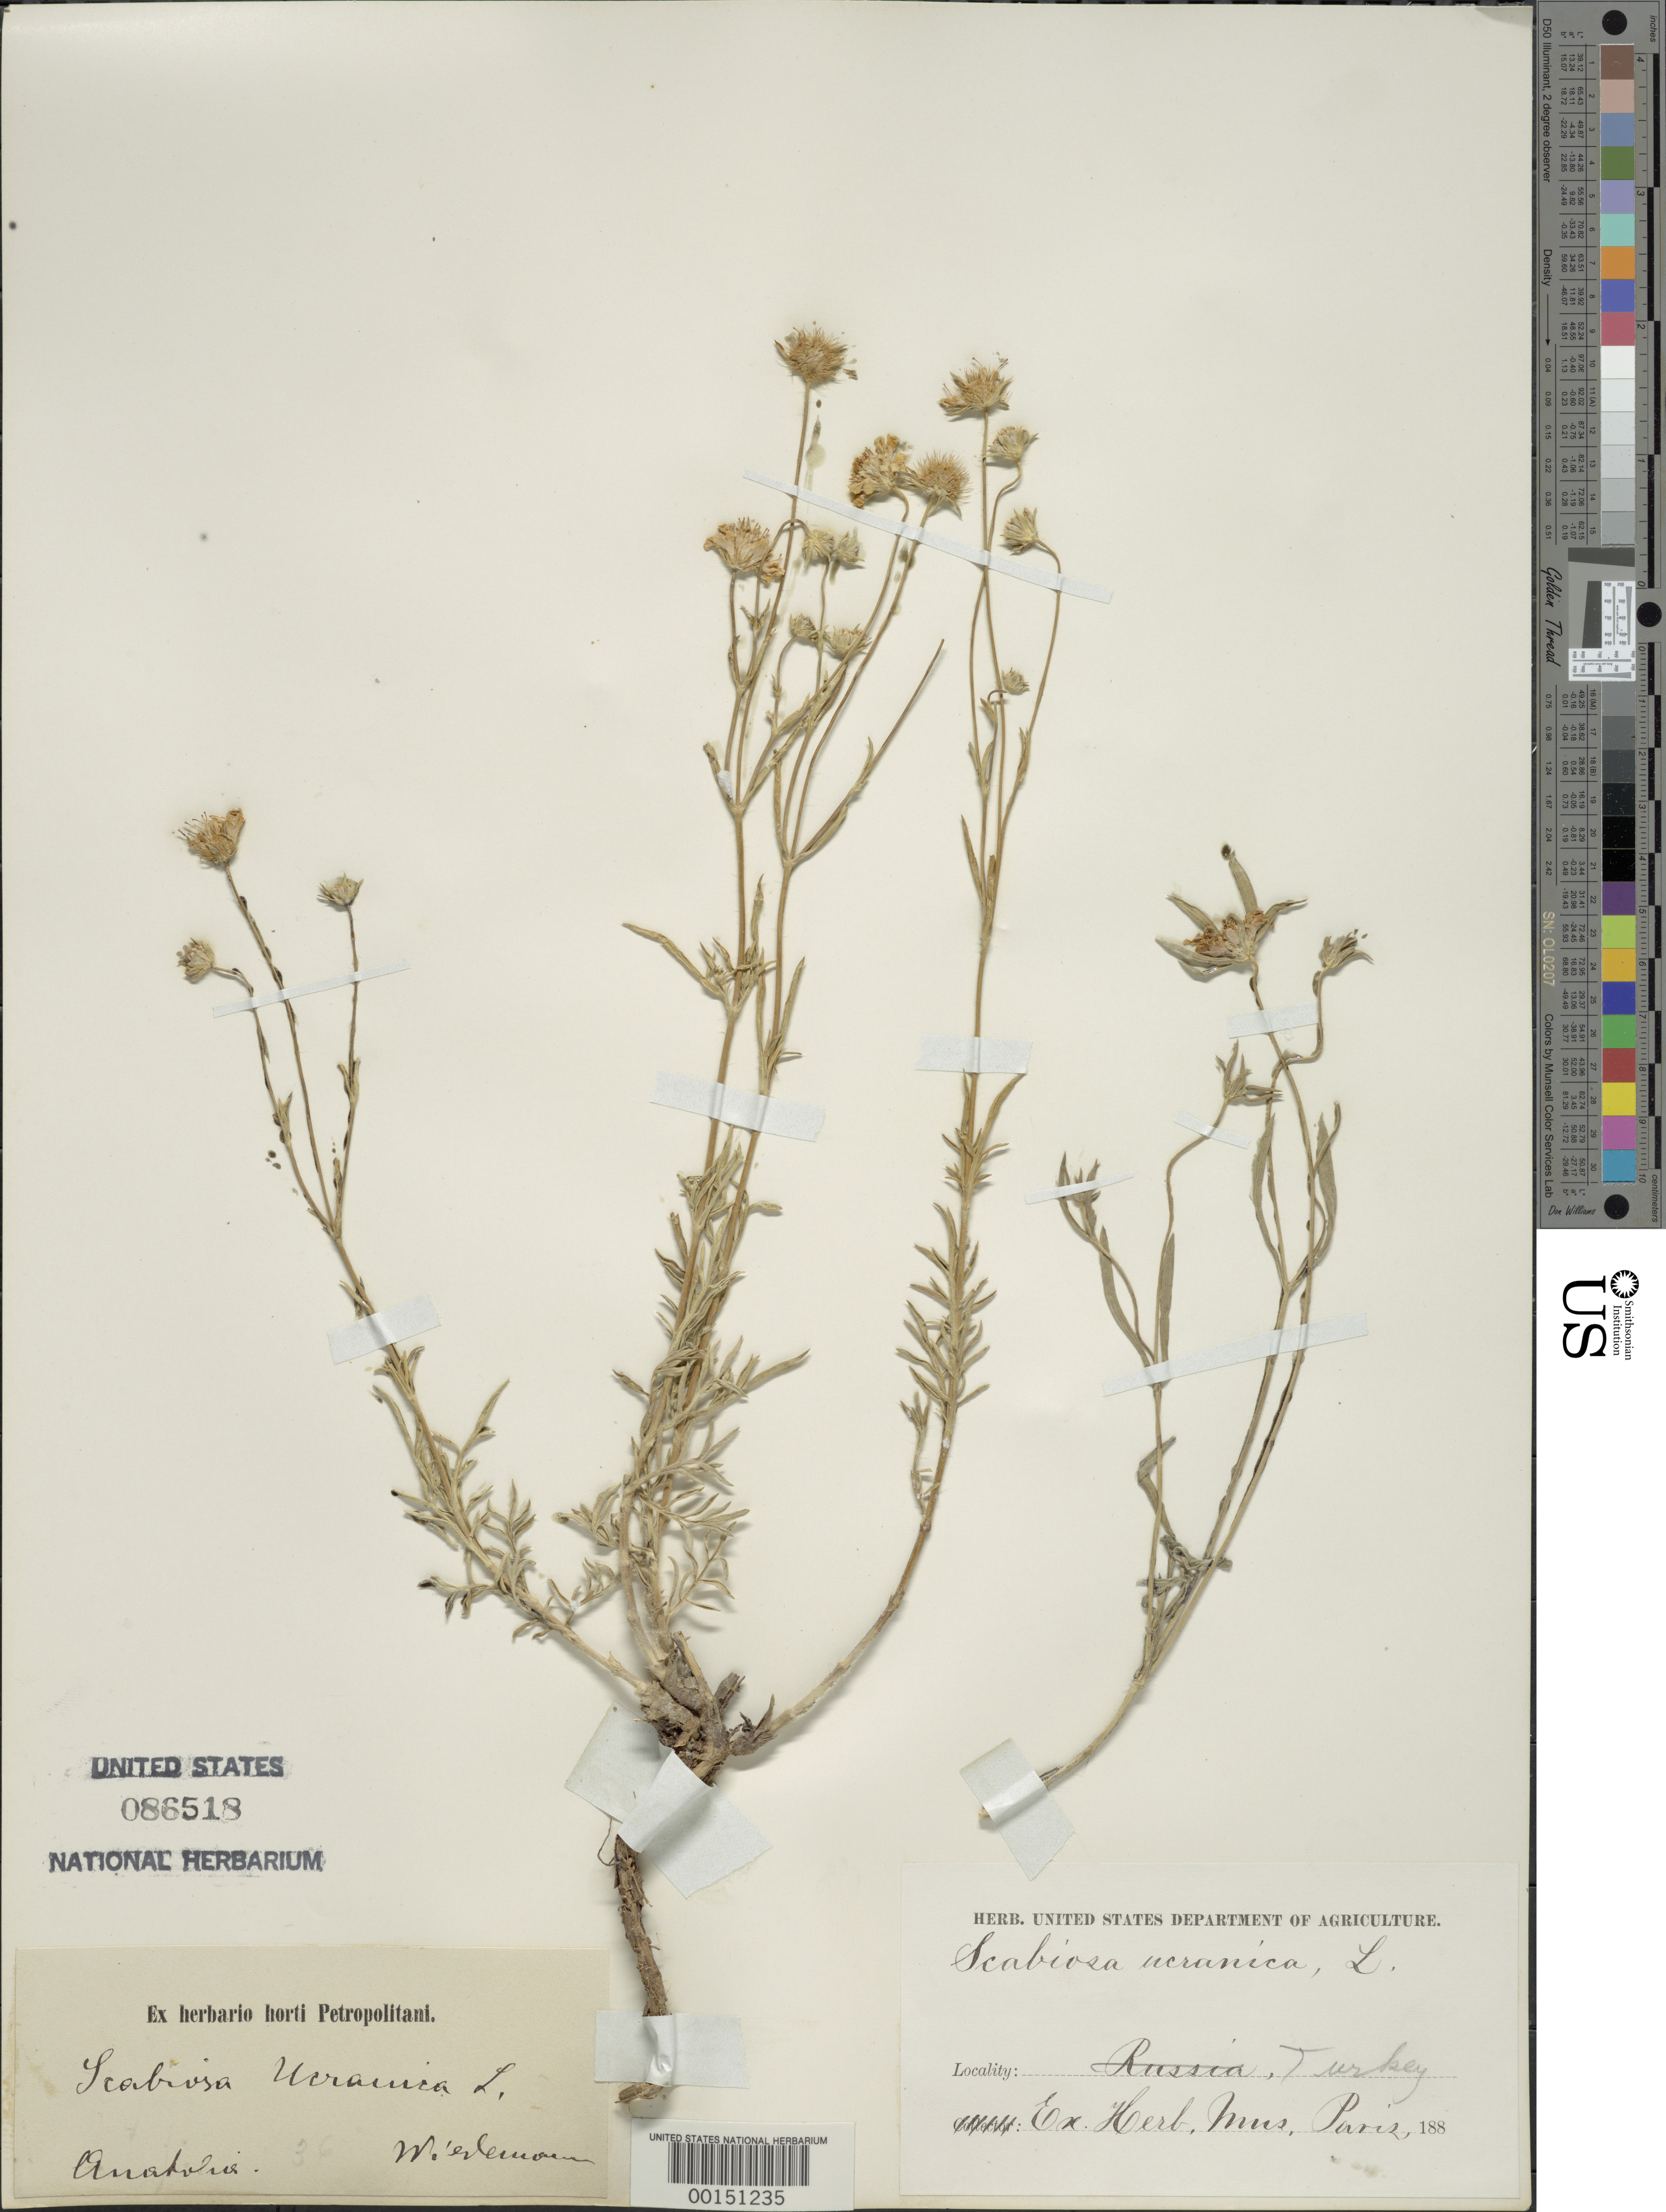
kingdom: Plantae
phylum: Tracheophyta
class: Magnoliopsida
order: Dipsacales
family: Caprifoliaceae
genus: Scabiosa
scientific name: Scabiosa ucranica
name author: L.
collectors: -. Wiedermann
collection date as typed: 188-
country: Turkey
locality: Anatolia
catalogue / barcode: US 86518